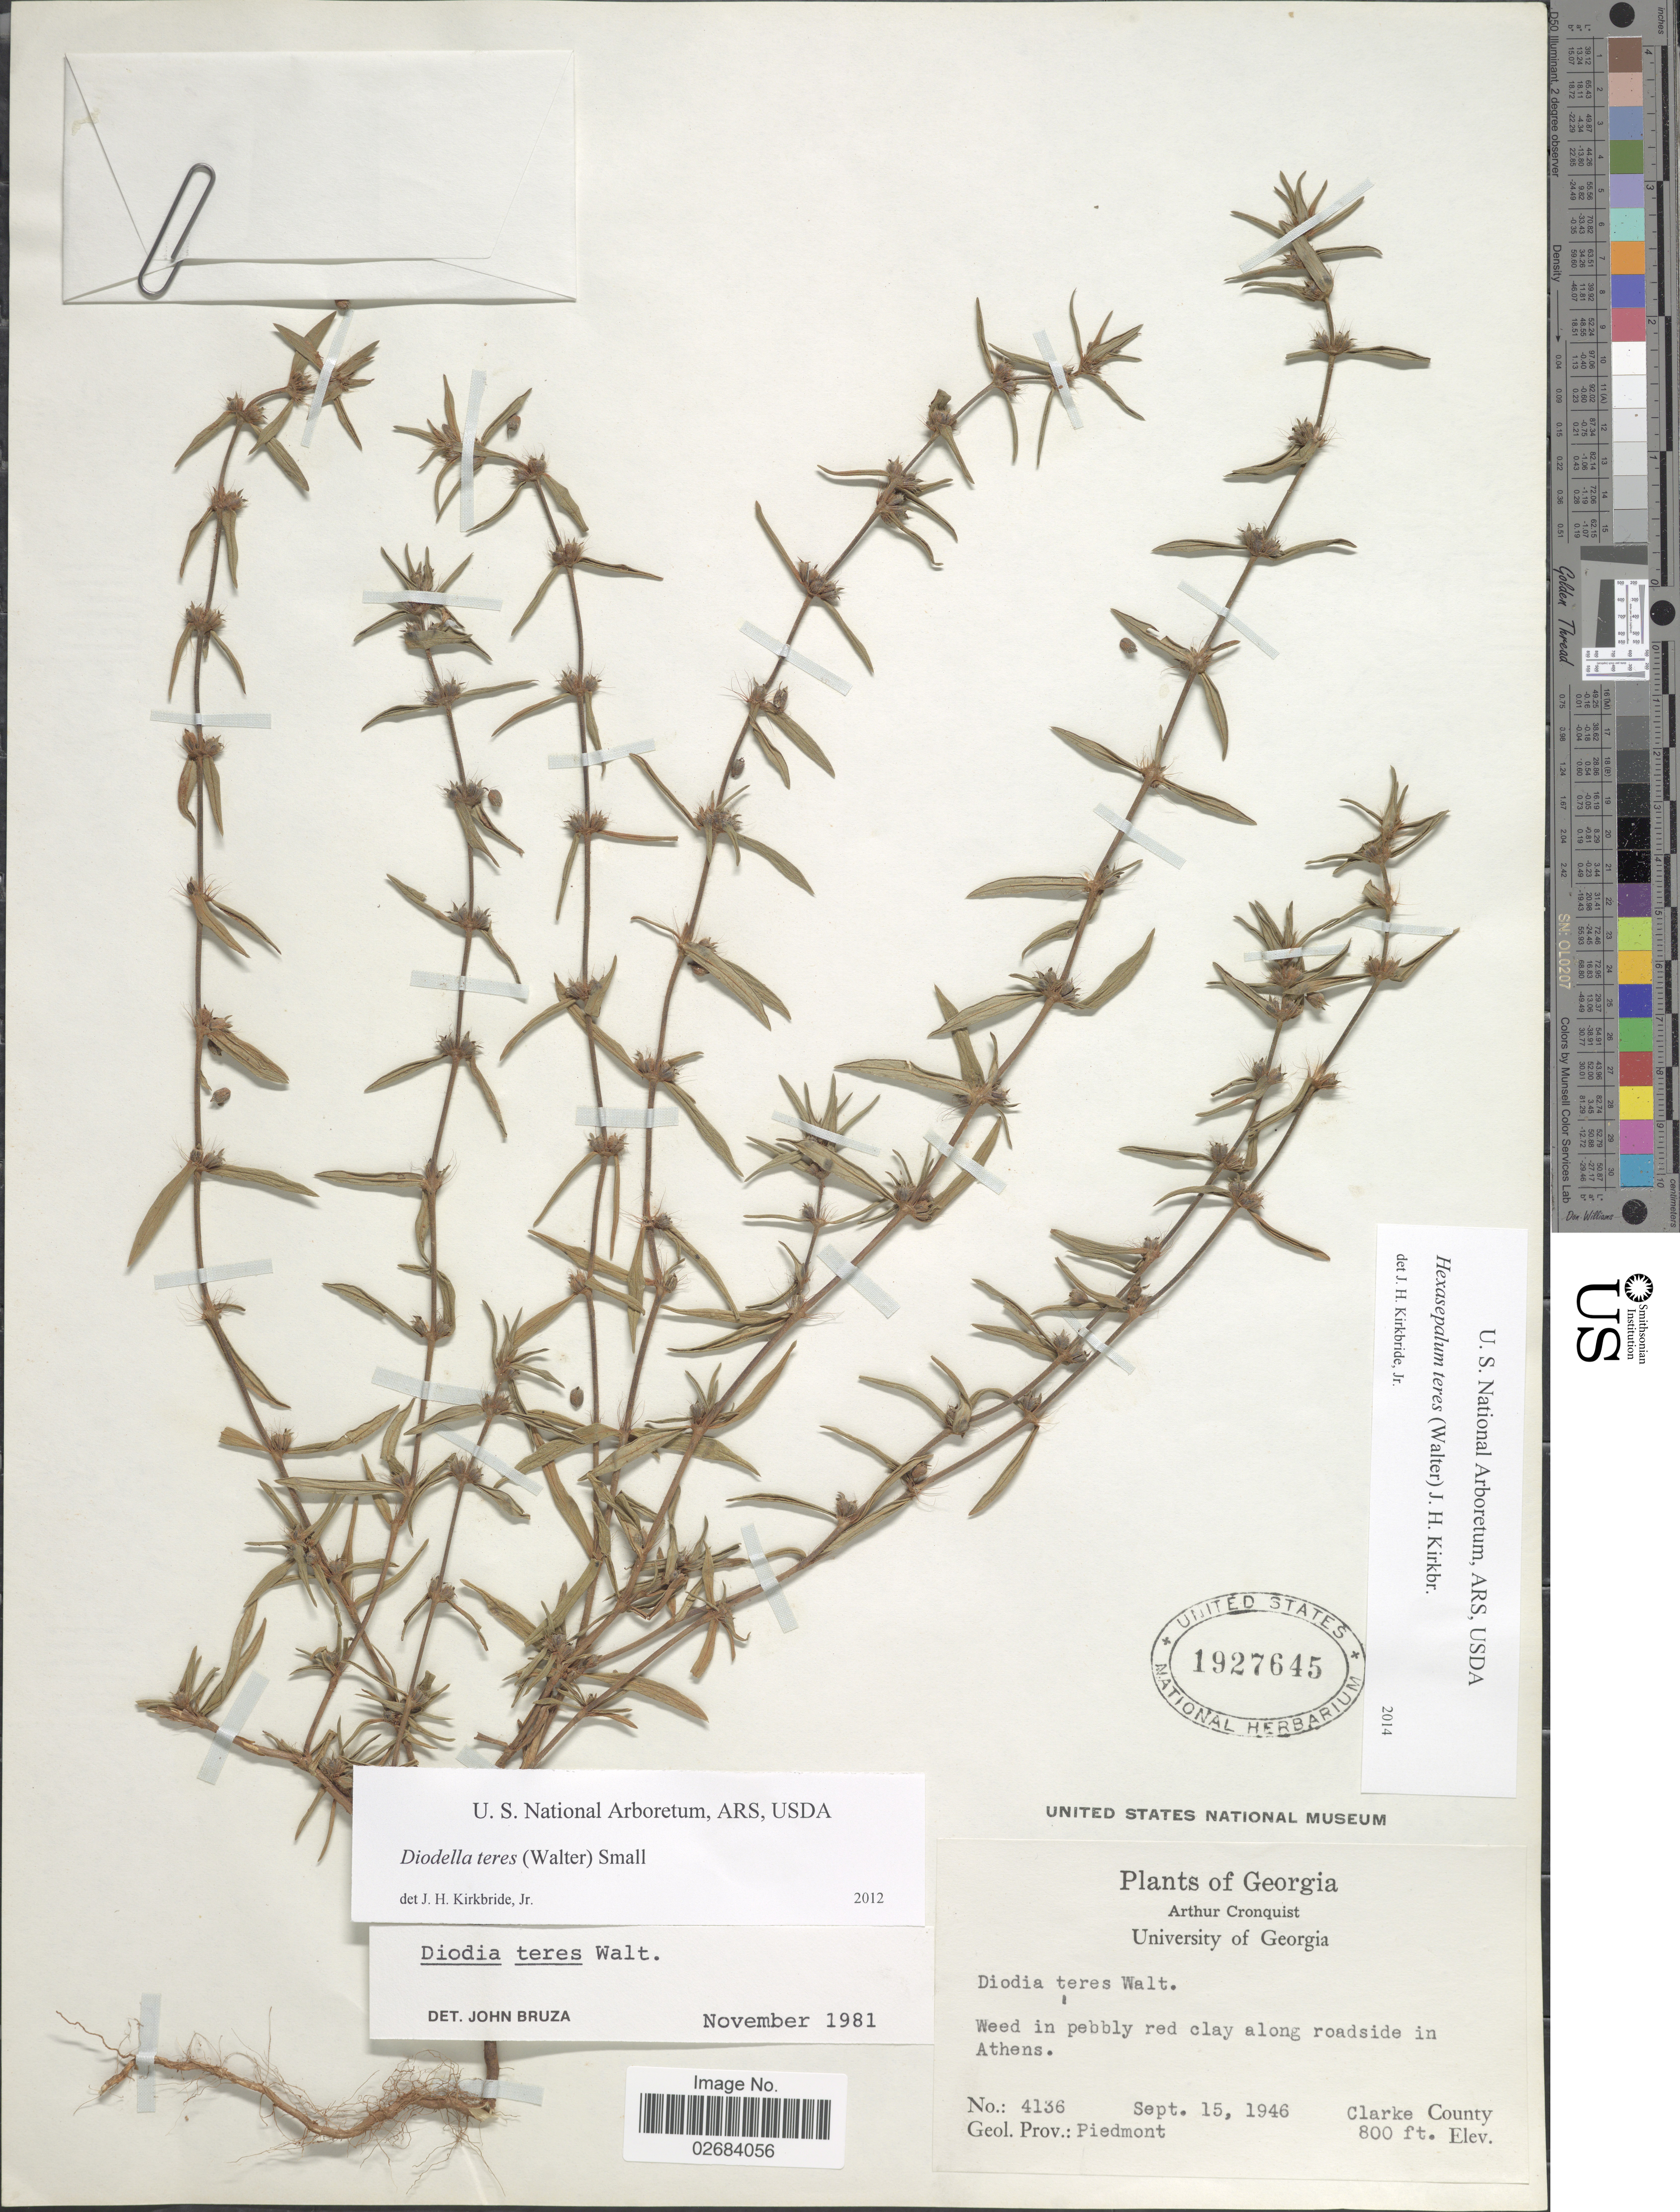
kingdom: Plantae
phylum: Tracheophyta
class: Magnoliopsida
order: Gentianales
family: Rubiaceae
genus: Diodia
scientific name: Diodia teres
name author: Walter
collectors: A. J. Cronquist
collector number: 4136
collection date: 1946-09-15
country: United States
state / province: Georgia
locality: Along roadside in Athens, Clarke County.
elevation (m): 244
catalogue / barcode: US 1927645